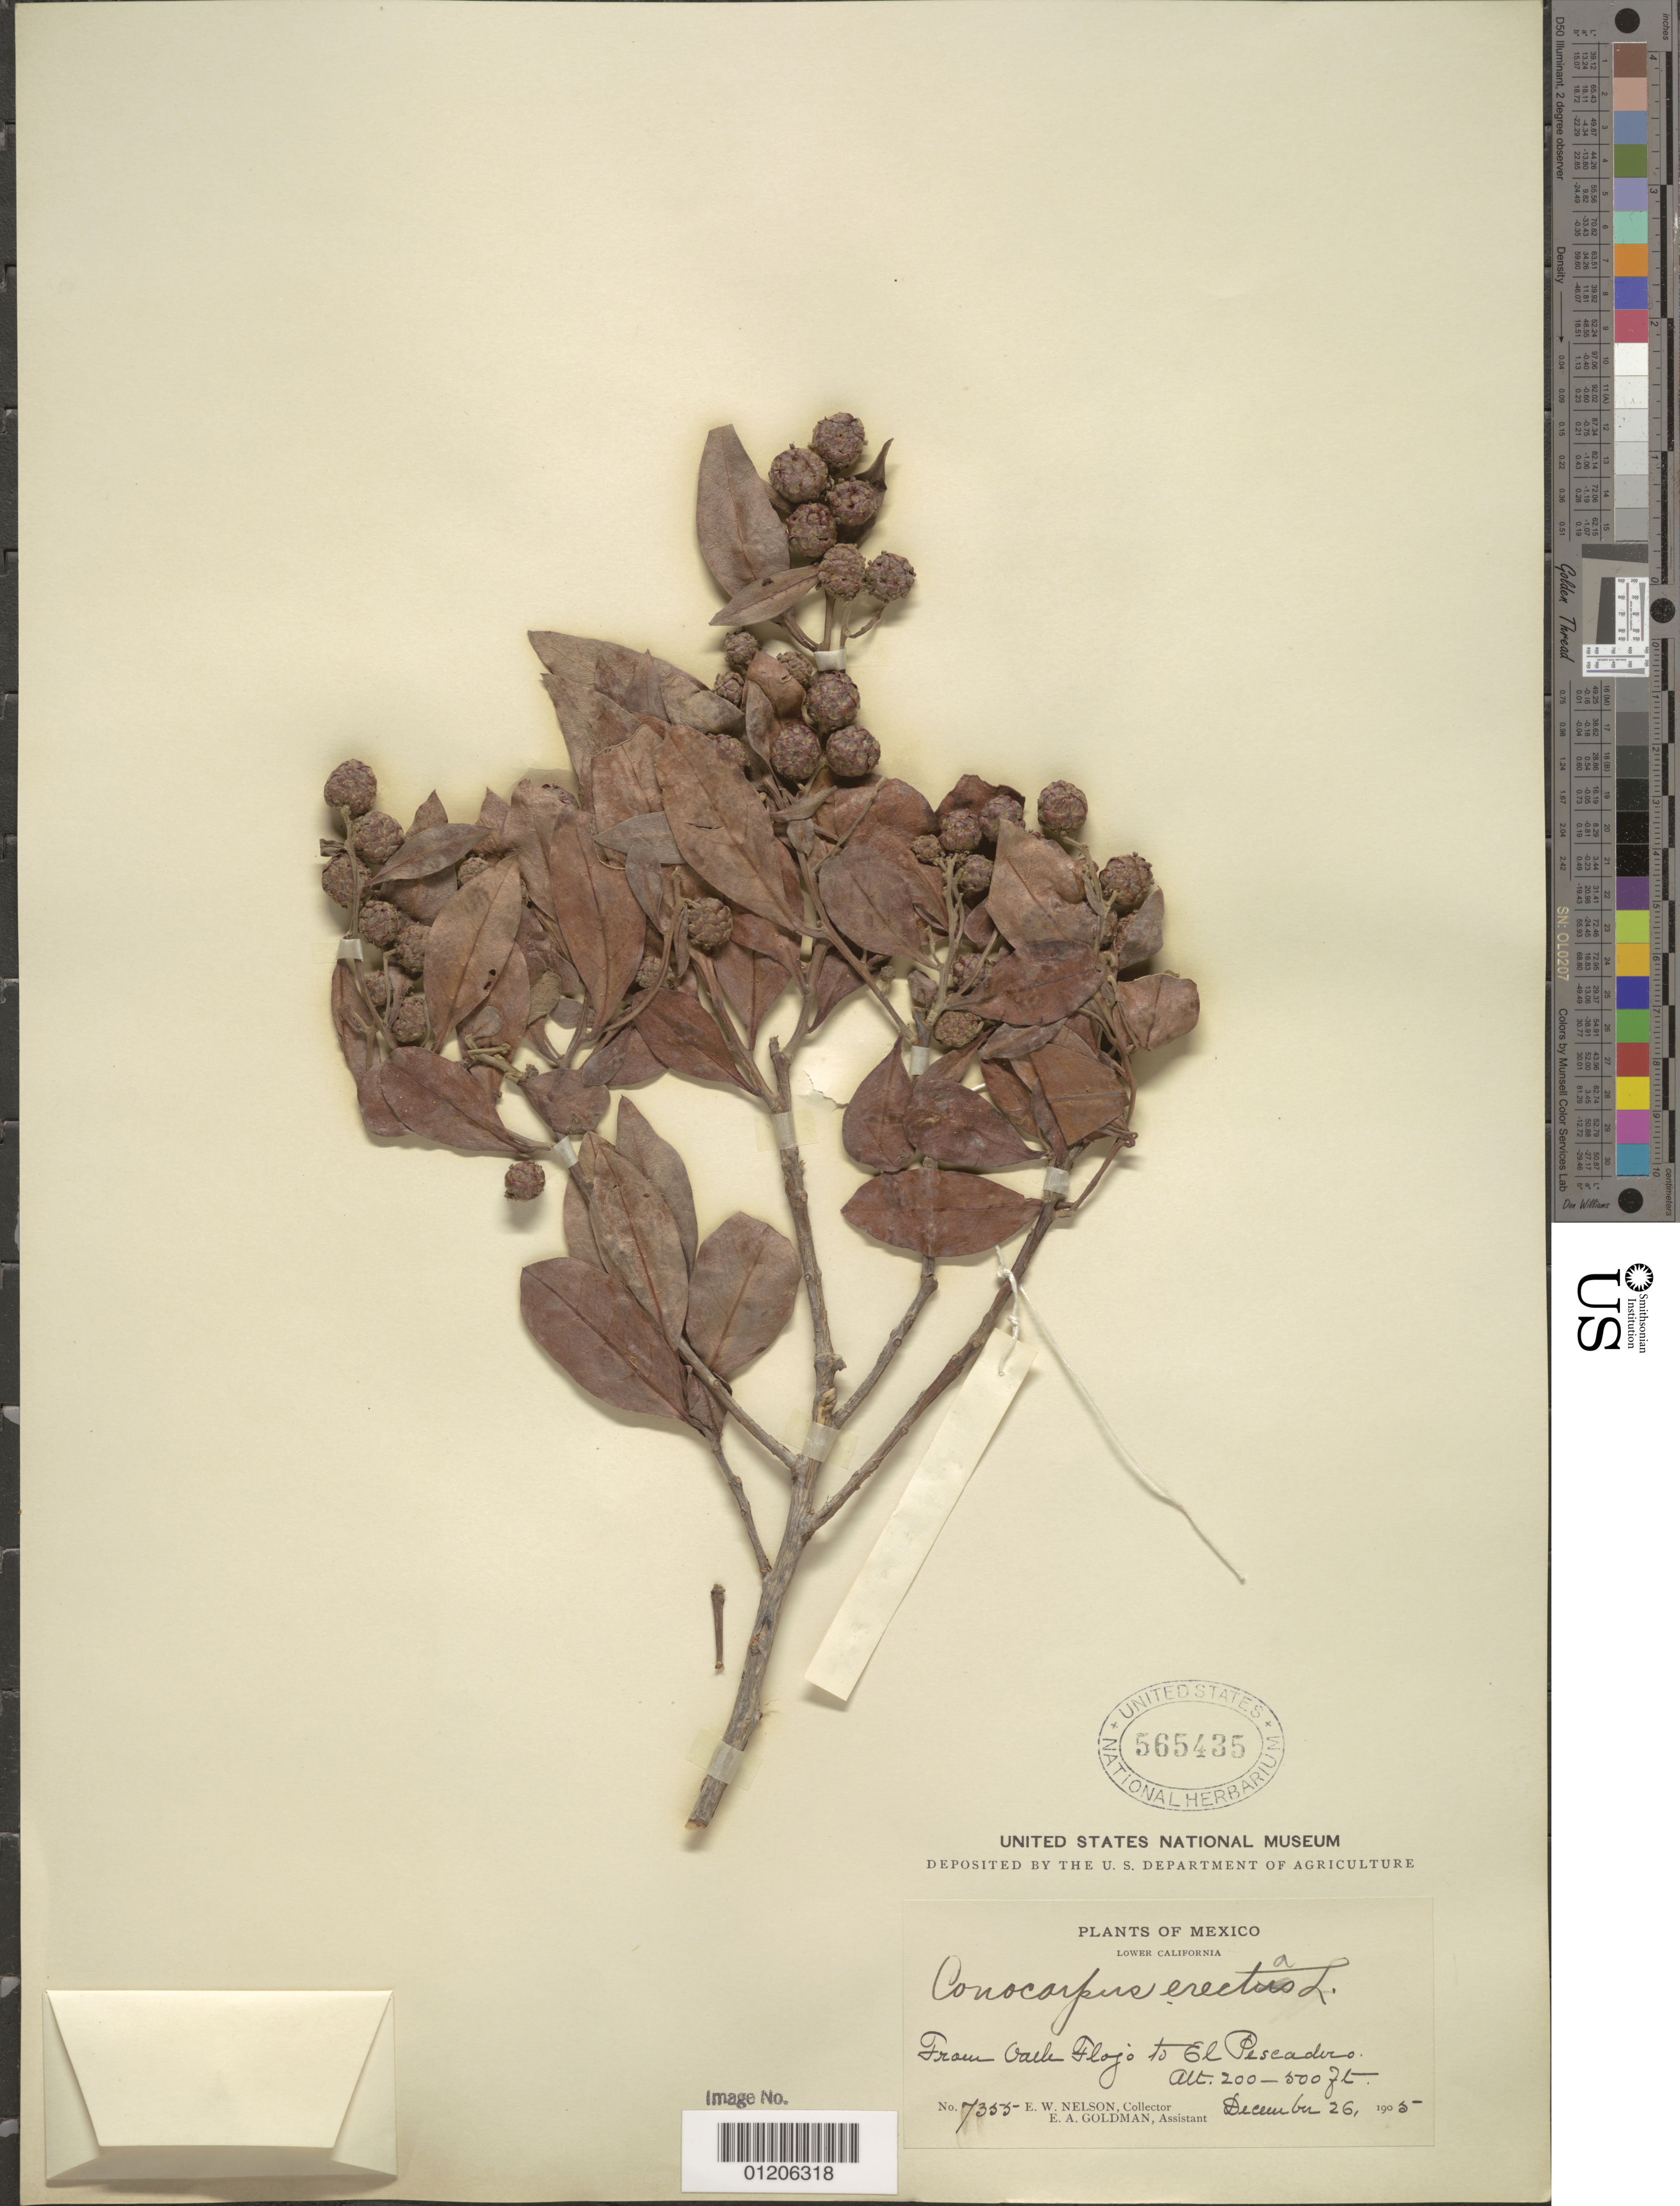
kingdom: Plantae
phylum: Tracheophyta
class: Magnoliopsida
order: Myrtales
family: Combretaceae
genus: Conocarpus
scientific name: Conocarpus erectus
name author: L.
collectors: E. W. Nelson & E. A. Goldman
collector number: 7355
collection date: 1905-12-26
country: Mexico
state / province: Baja California Sur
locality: from Valley Flojo to El Pescadero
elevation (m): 61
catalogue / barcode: US 565435